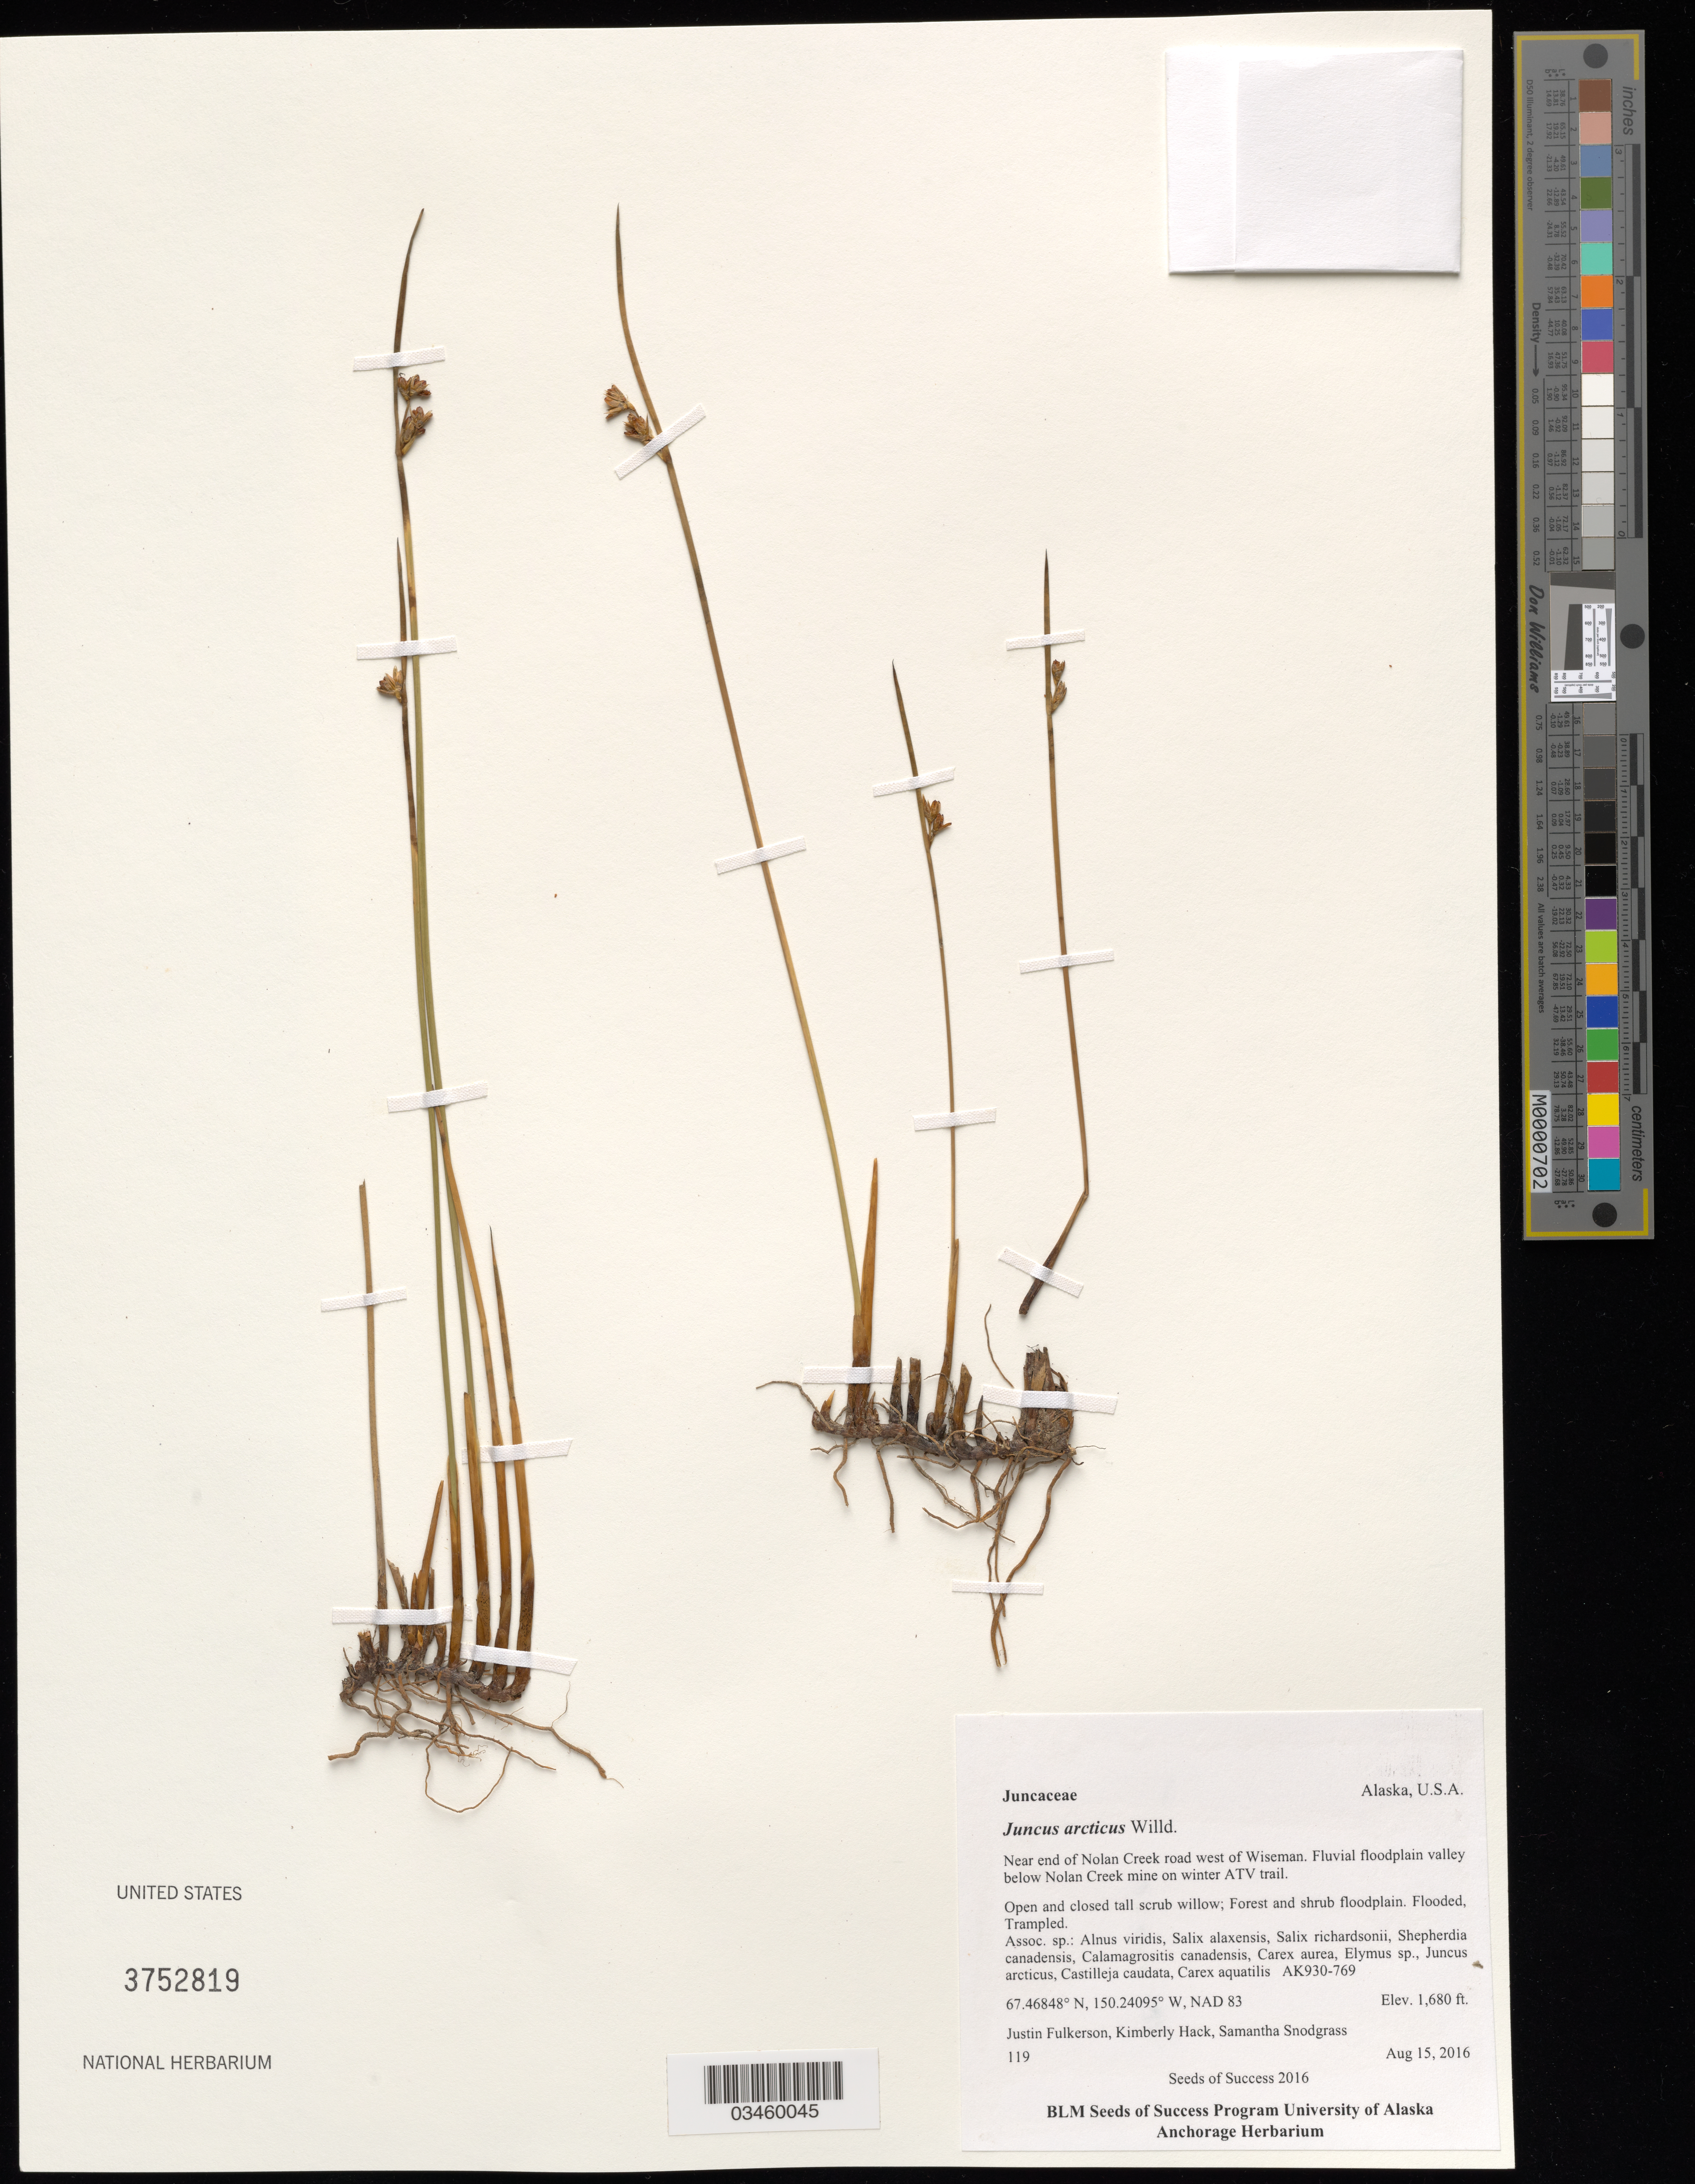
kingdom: Plantae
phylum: Tracheophyta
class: Liliopsida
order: Poales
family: Juncaceae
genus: Juncus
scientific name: Juncus arcticus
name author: Willd.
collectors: J. Fulkerson, K. Hack & S. Snodgrass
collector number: AK930-769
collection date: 2016-08-15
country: United States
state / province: Alaska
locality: Near end of Nolan Creek road west of Wiseman, Fluvial floodplain valley below Nolan Creek Mine on winter ATV trail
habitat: Open and closed tall scrub willow. Forest and shrub floodplain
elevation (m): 512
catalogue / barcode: US 3752819